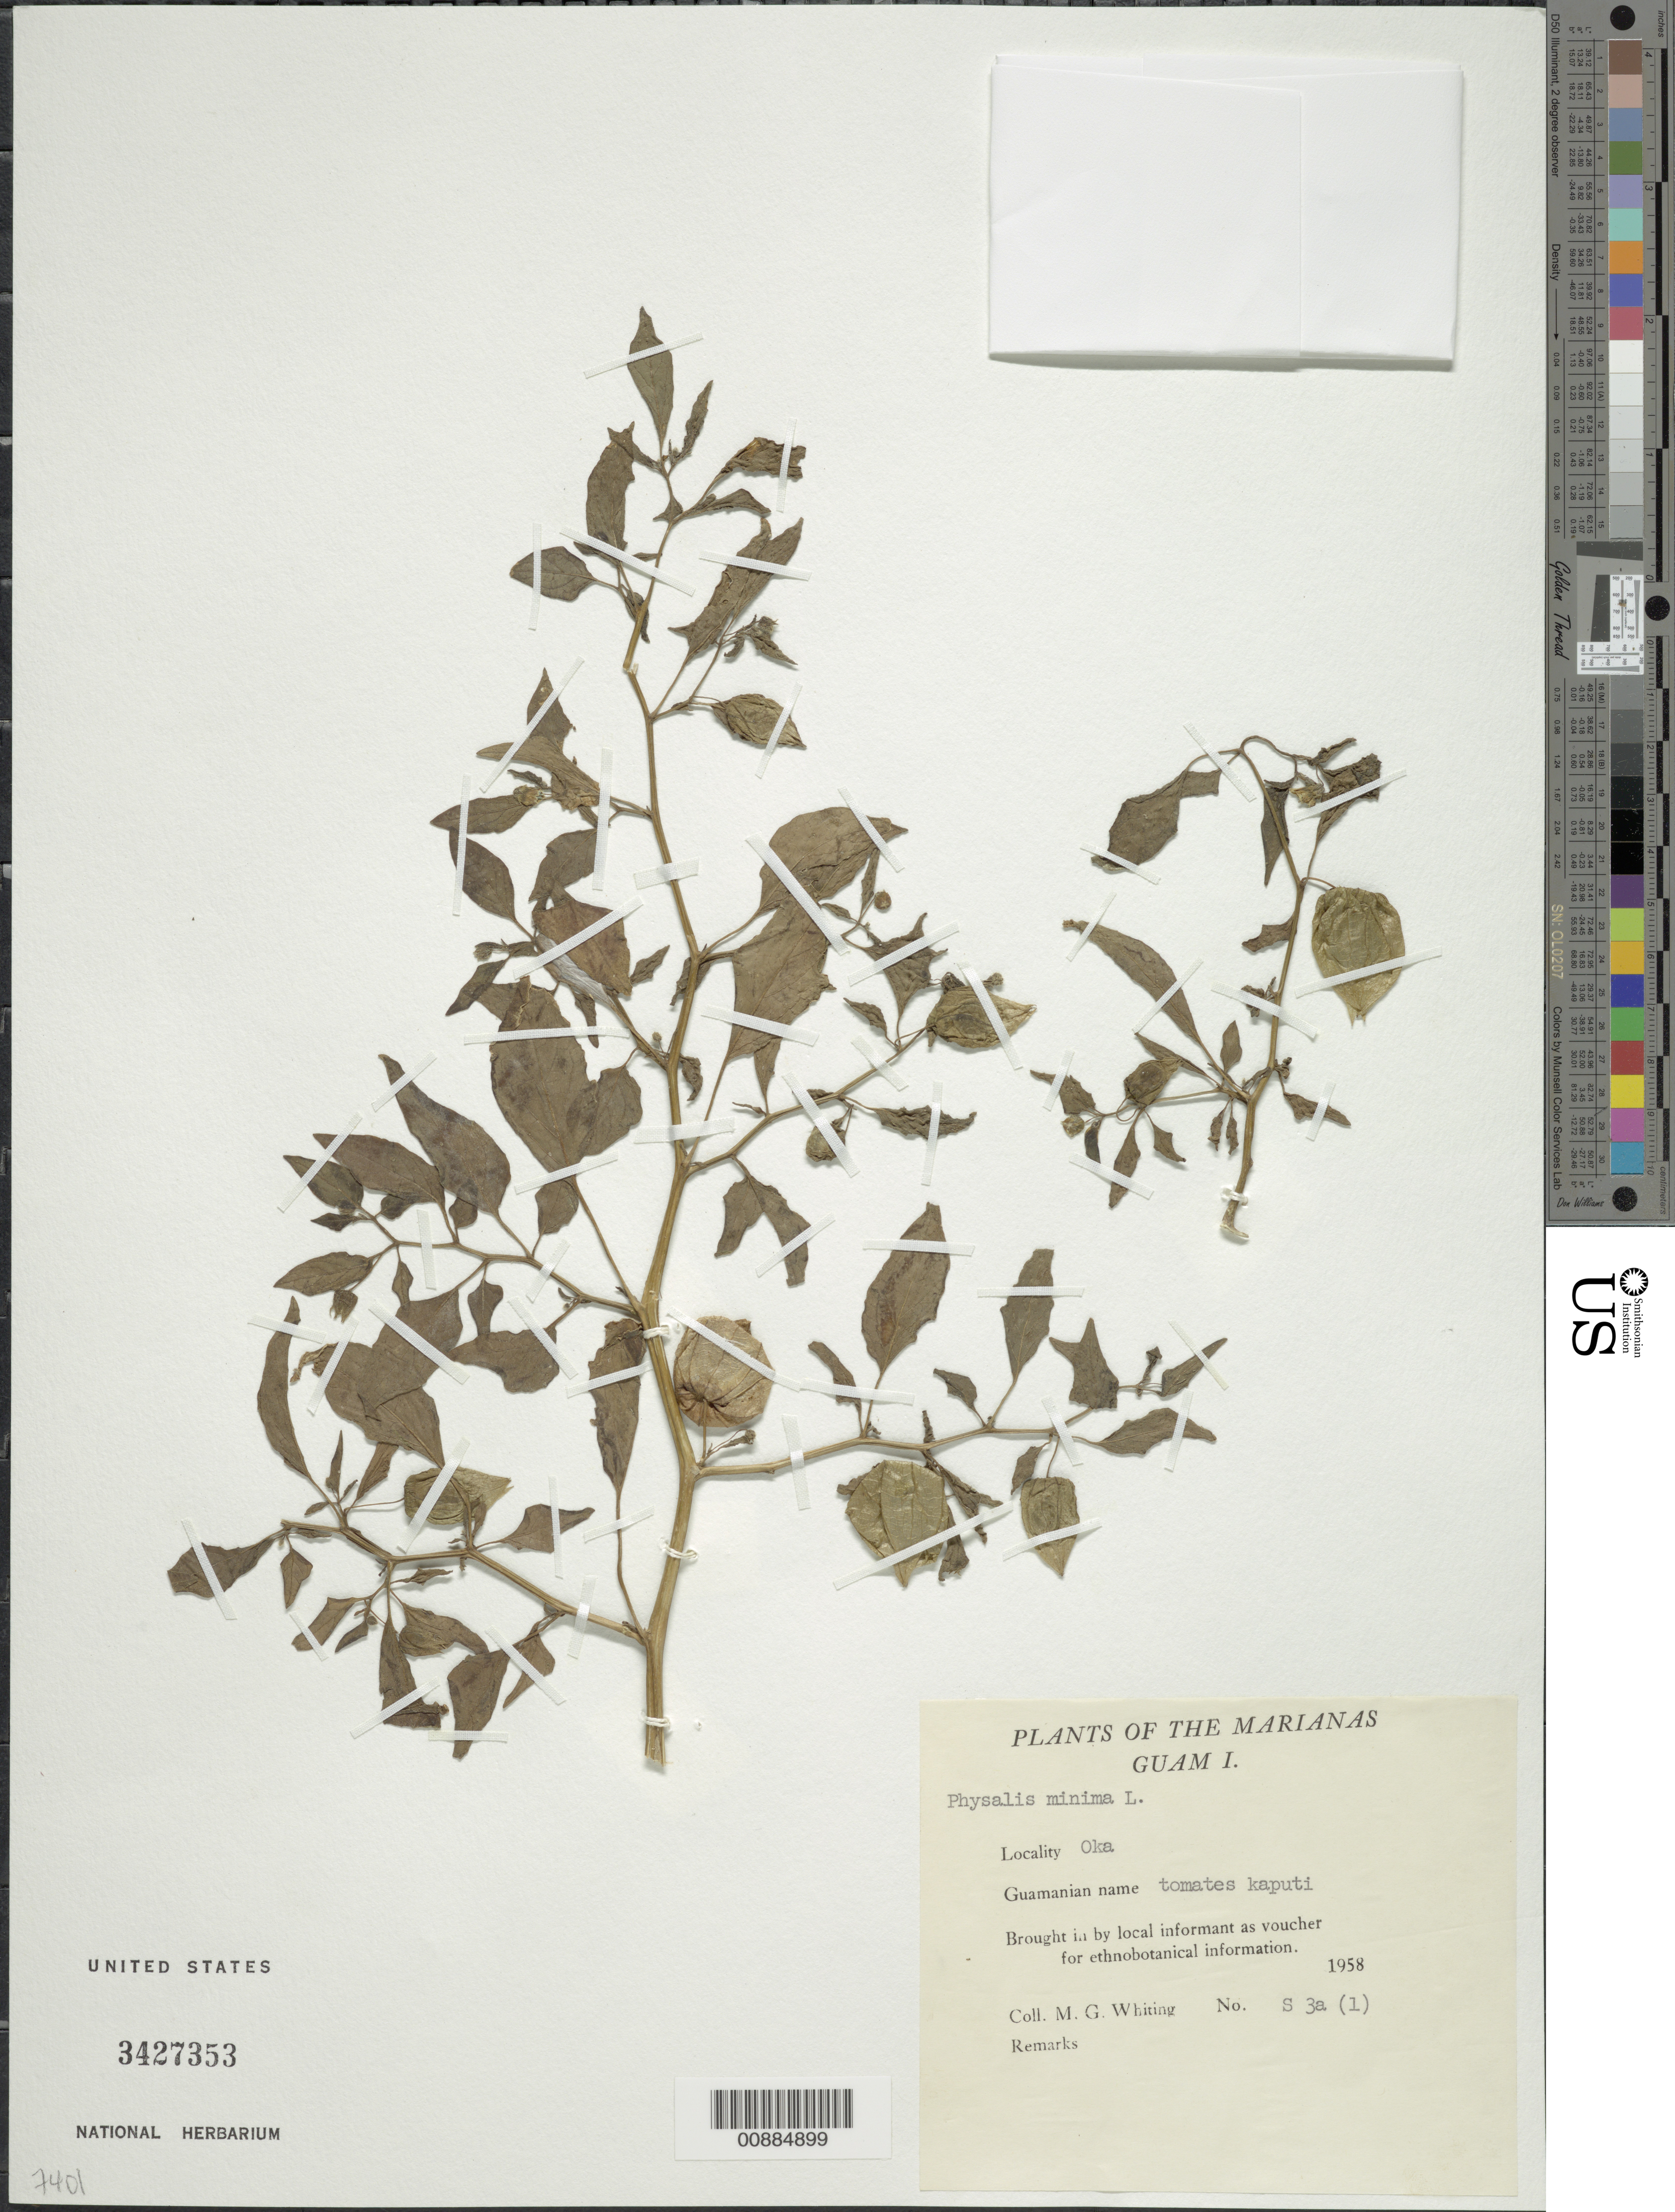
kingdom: Plantae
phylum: Tracheophyta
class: Magnoliopsida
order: Solanales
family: Solanaceae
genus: Physalis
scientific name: Physalis minima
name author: L.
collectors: M. Whiting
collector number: S 3 A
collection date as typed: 1958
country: Guam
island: Guam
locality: Oka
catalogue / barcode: US 3427353